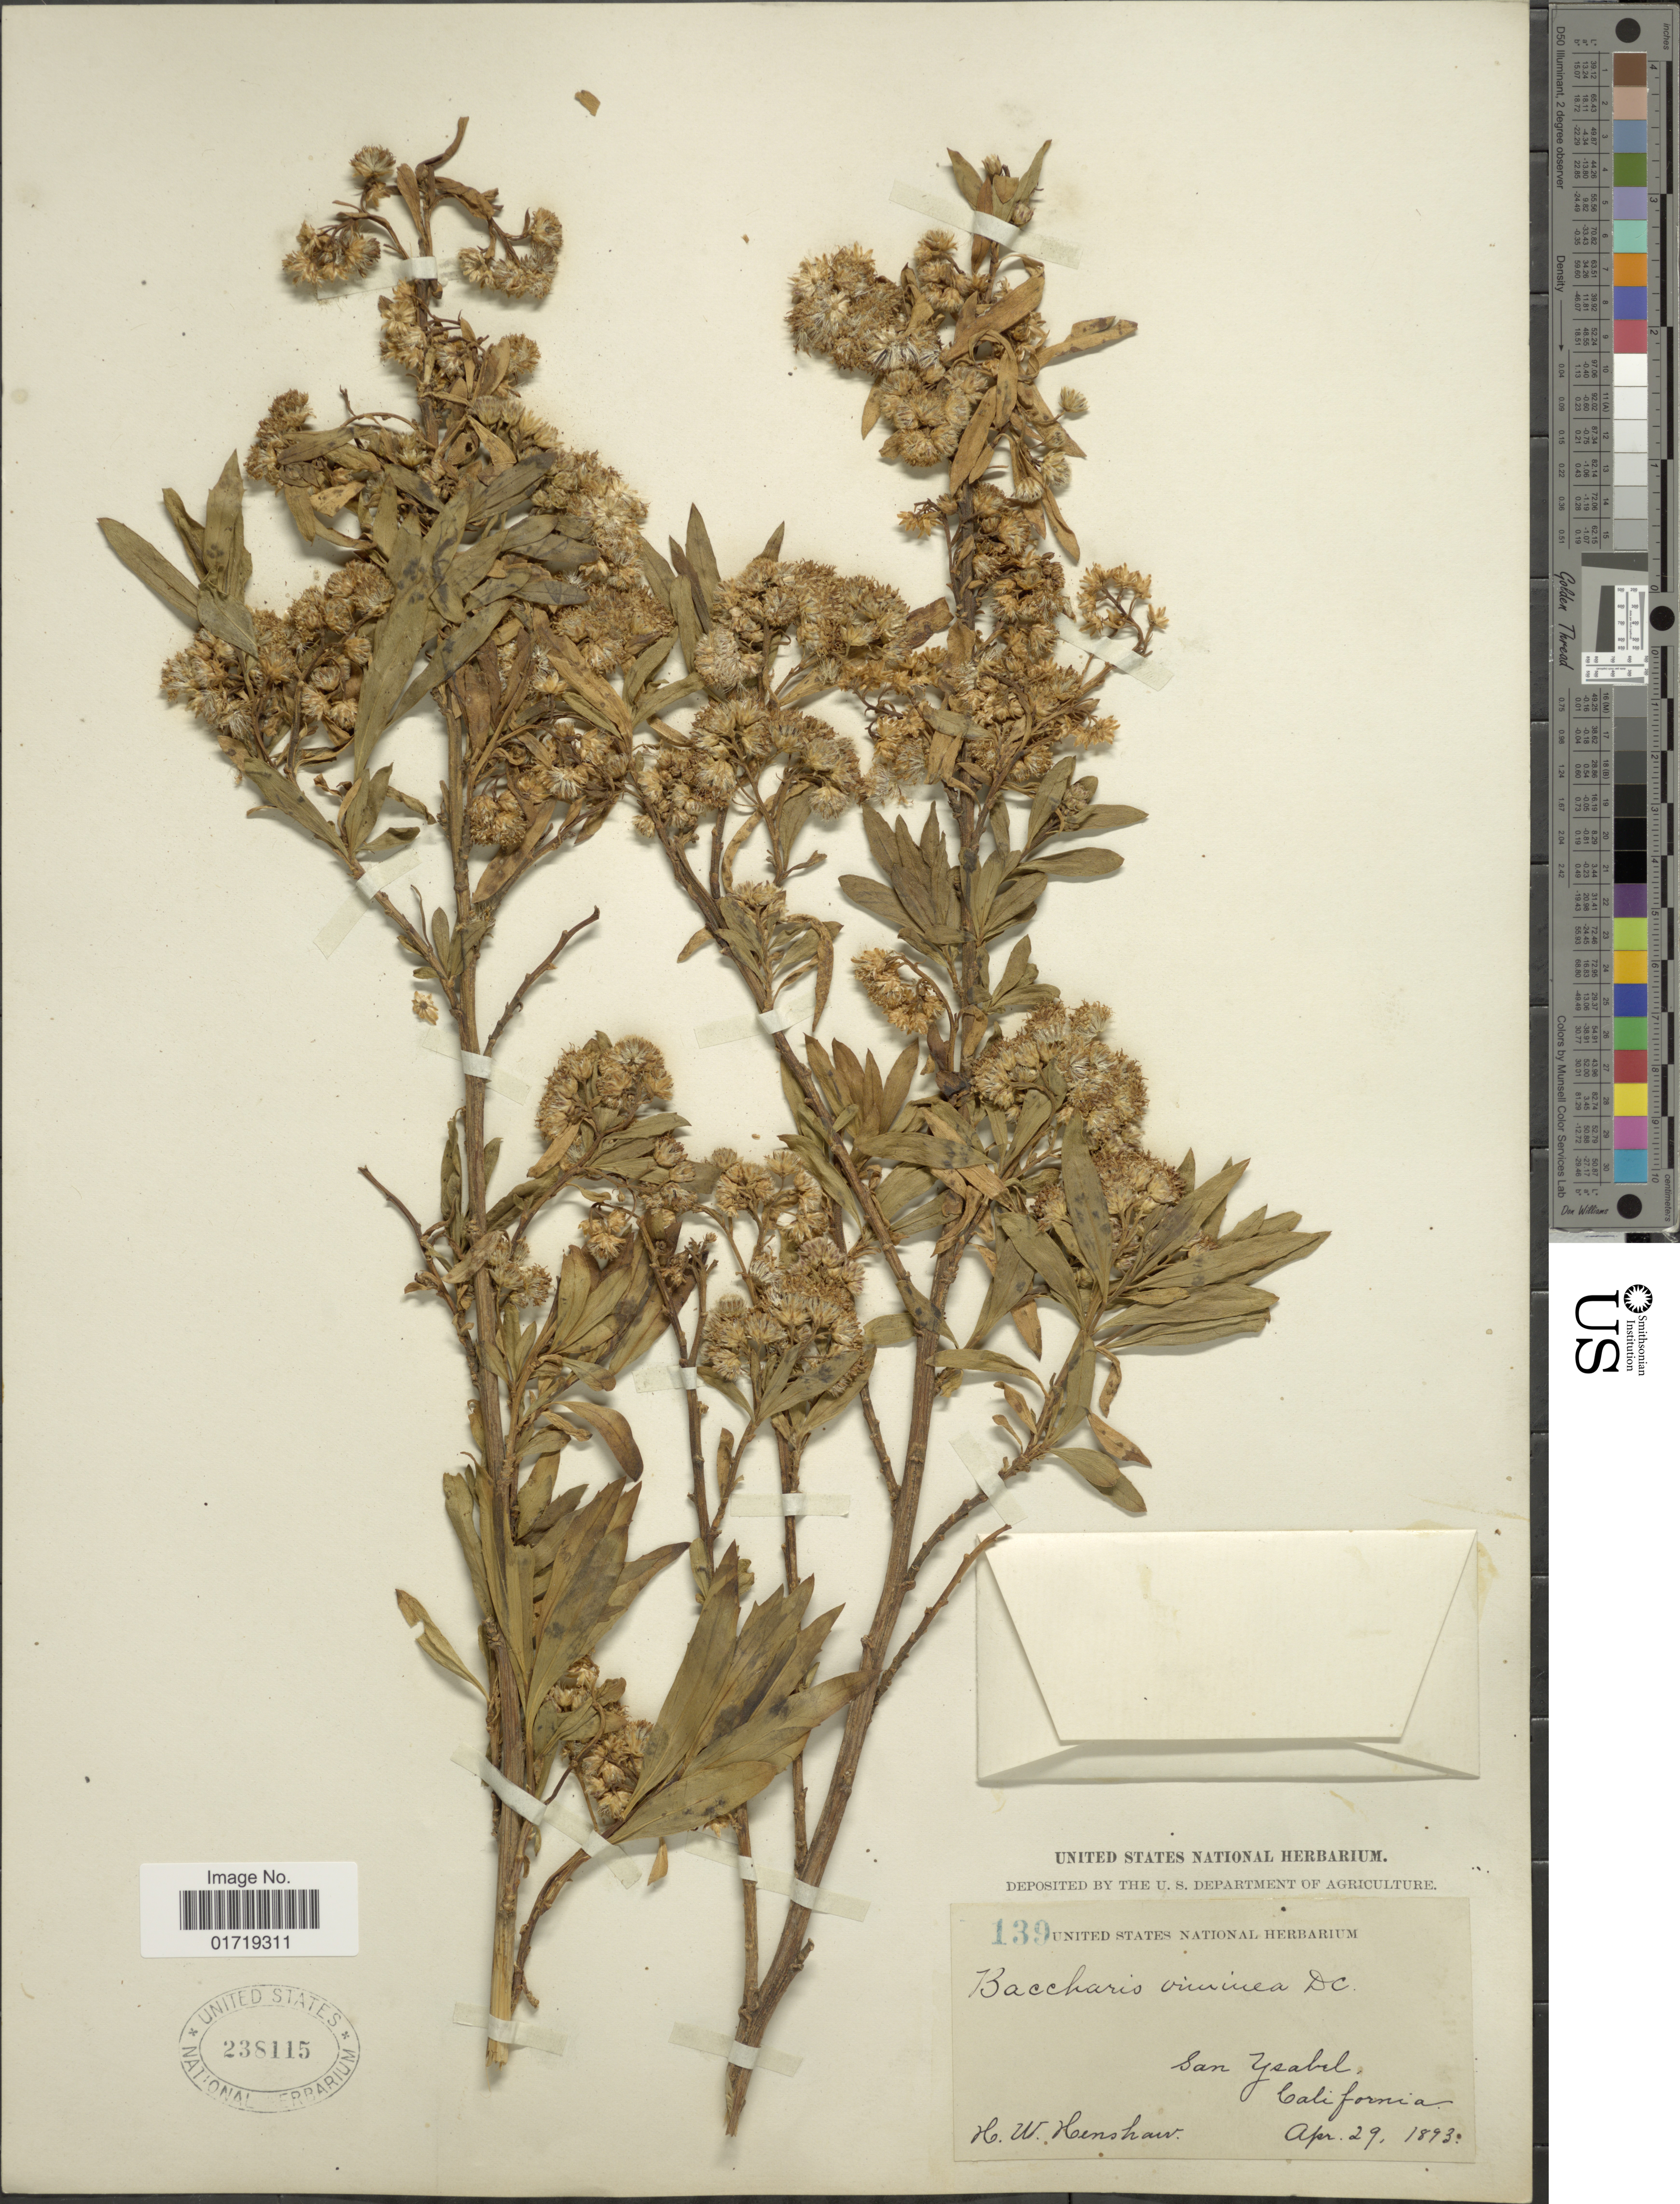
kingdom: Plantae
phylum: Tracheophyta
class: Magnoliopsida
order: Asterales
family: Asteraceae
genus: Baccharis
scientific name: Baccharis viminea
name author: DC.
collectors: H. Henshaw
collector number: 139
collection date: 1893-04-29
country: United States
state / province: California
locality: San Ysabel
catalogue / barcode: US 238115